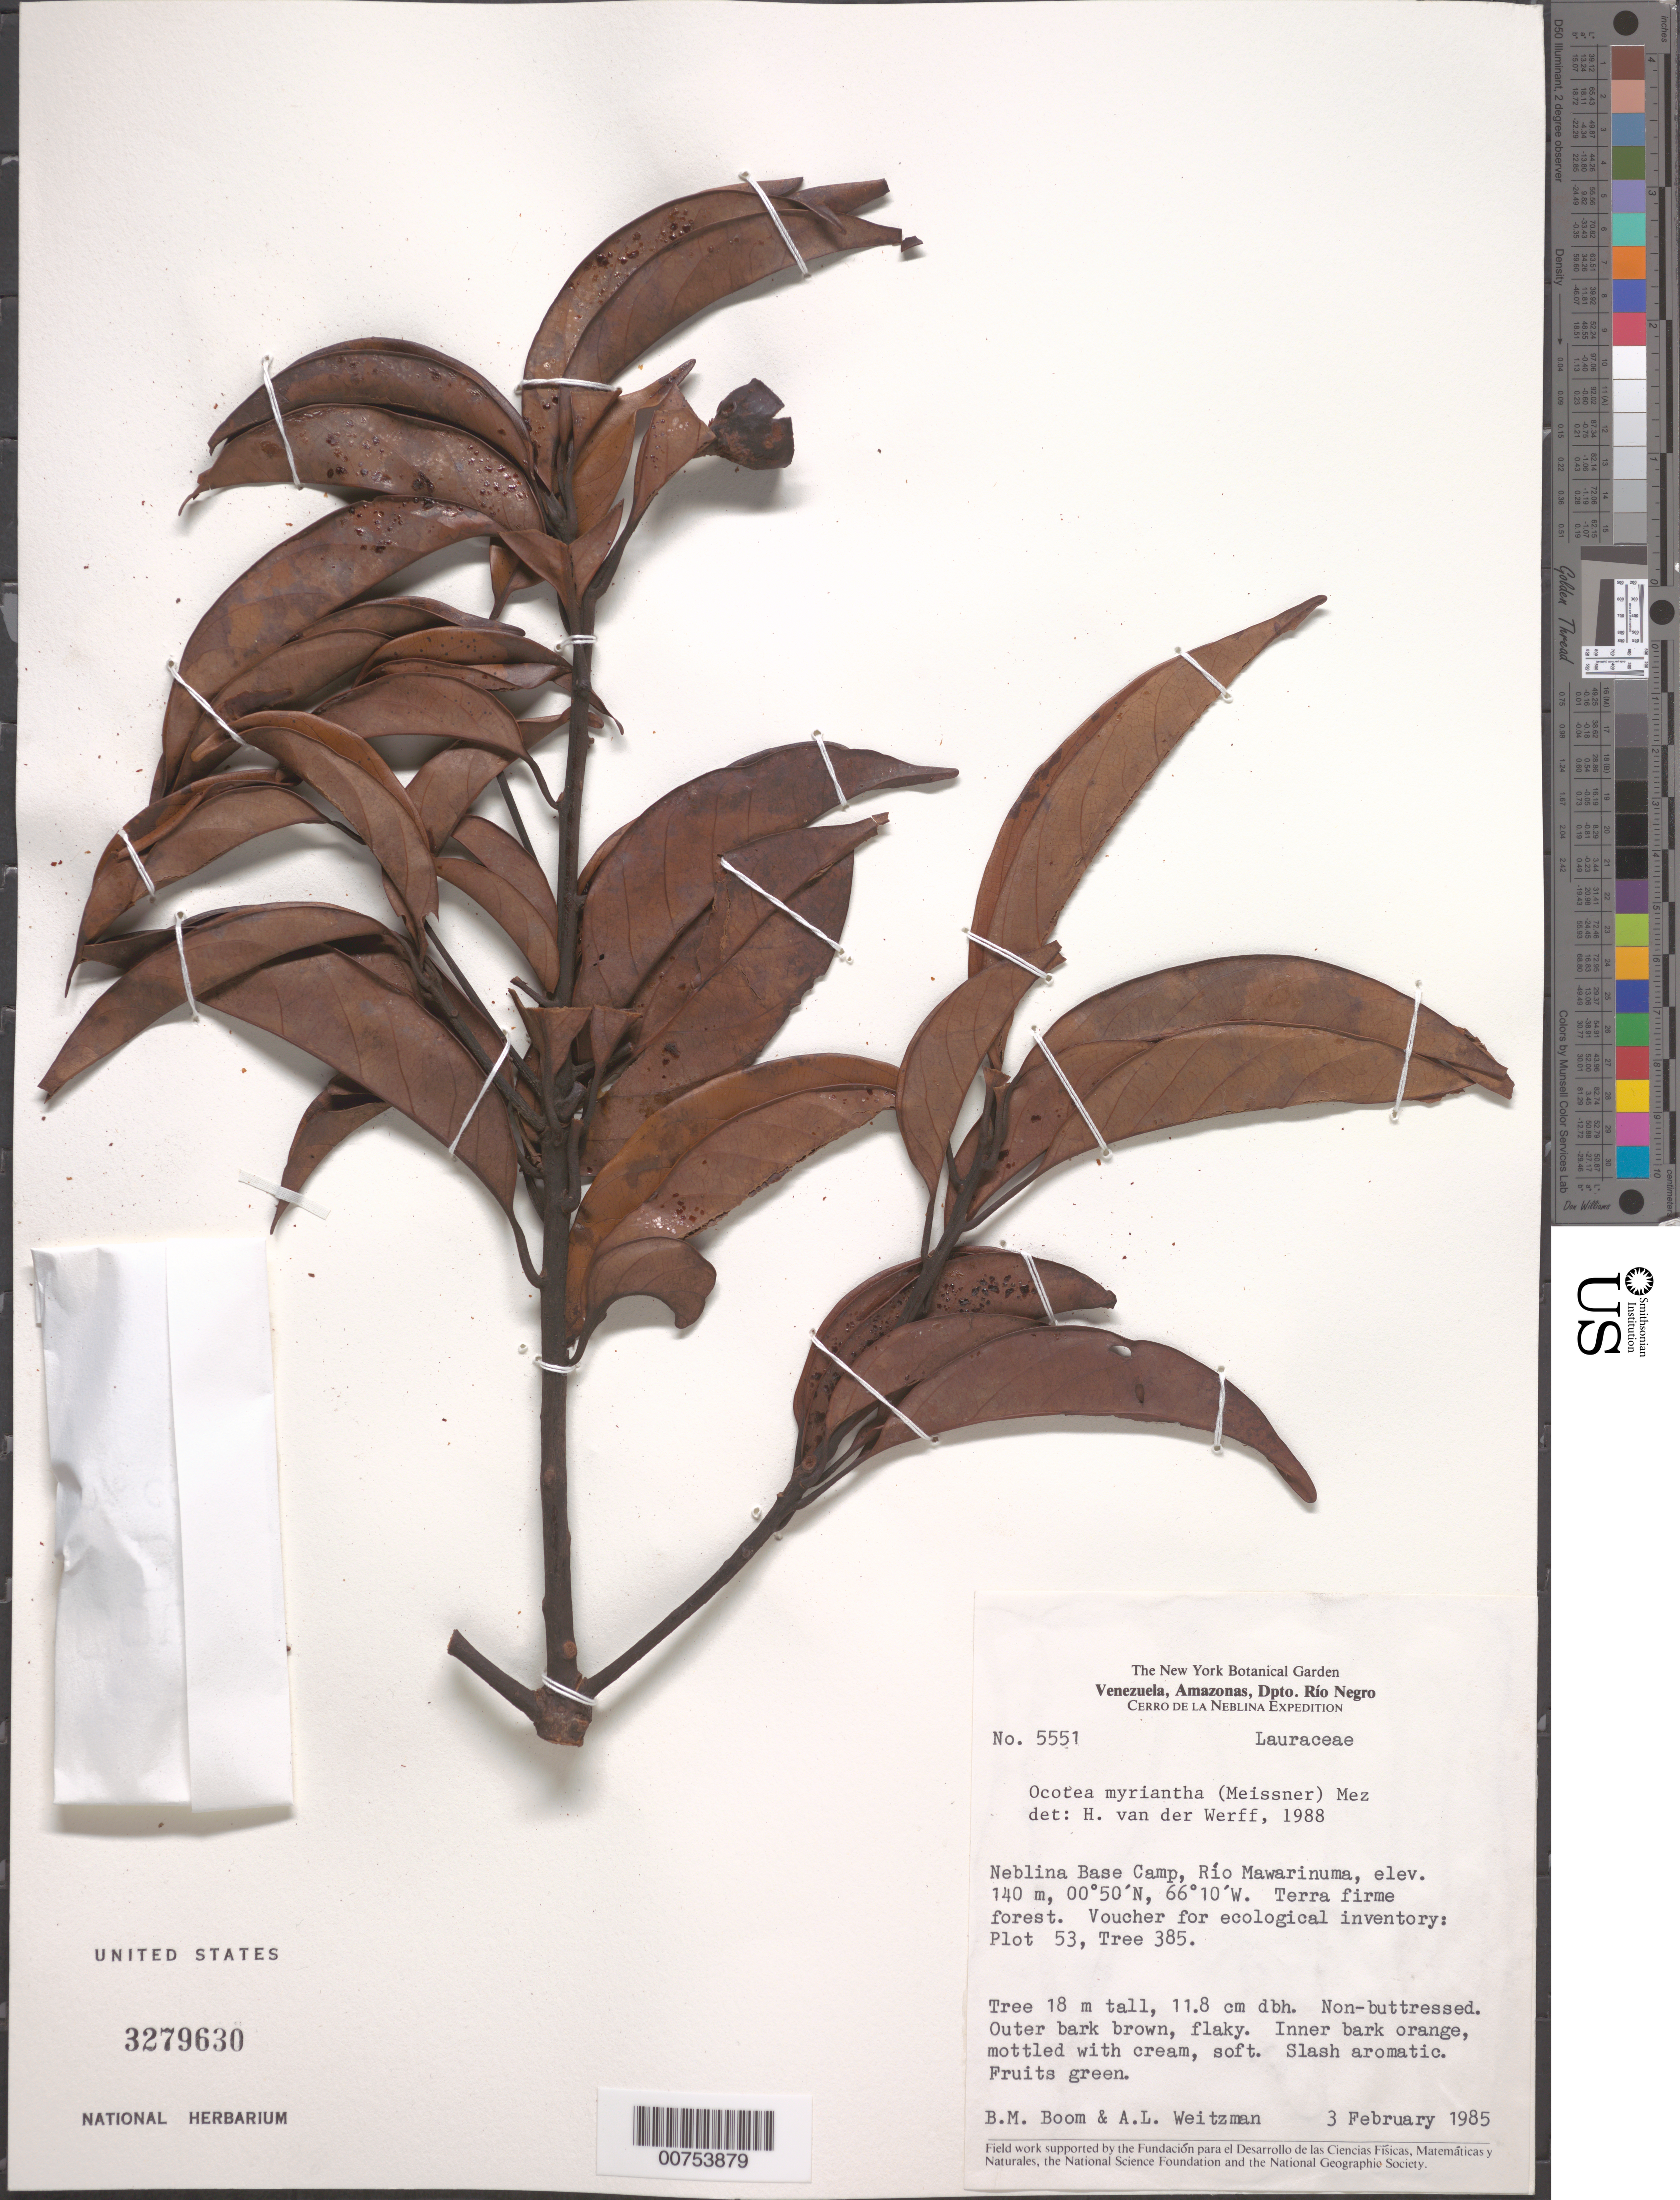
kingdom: Plantae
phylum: Tracheophyta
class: Magnoliopsida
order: Laurales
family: Lauraceae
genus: Ocotea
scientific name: Ocotea myriantha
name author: (Meisn.) Mez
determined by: van der Werff, H., (MO), Missouri Botanical Garden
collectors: B. M. Boom & A. L. Weitzman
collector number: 5551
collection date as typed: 3-Feb-85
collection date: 1985-02-03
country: Venezuela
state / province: Amazonas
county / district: Río Negro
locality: Cerro de la Neblina Base Camp, Río Mawarinuma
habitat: Terra firma forest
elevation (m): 140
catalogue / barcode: US 3279630